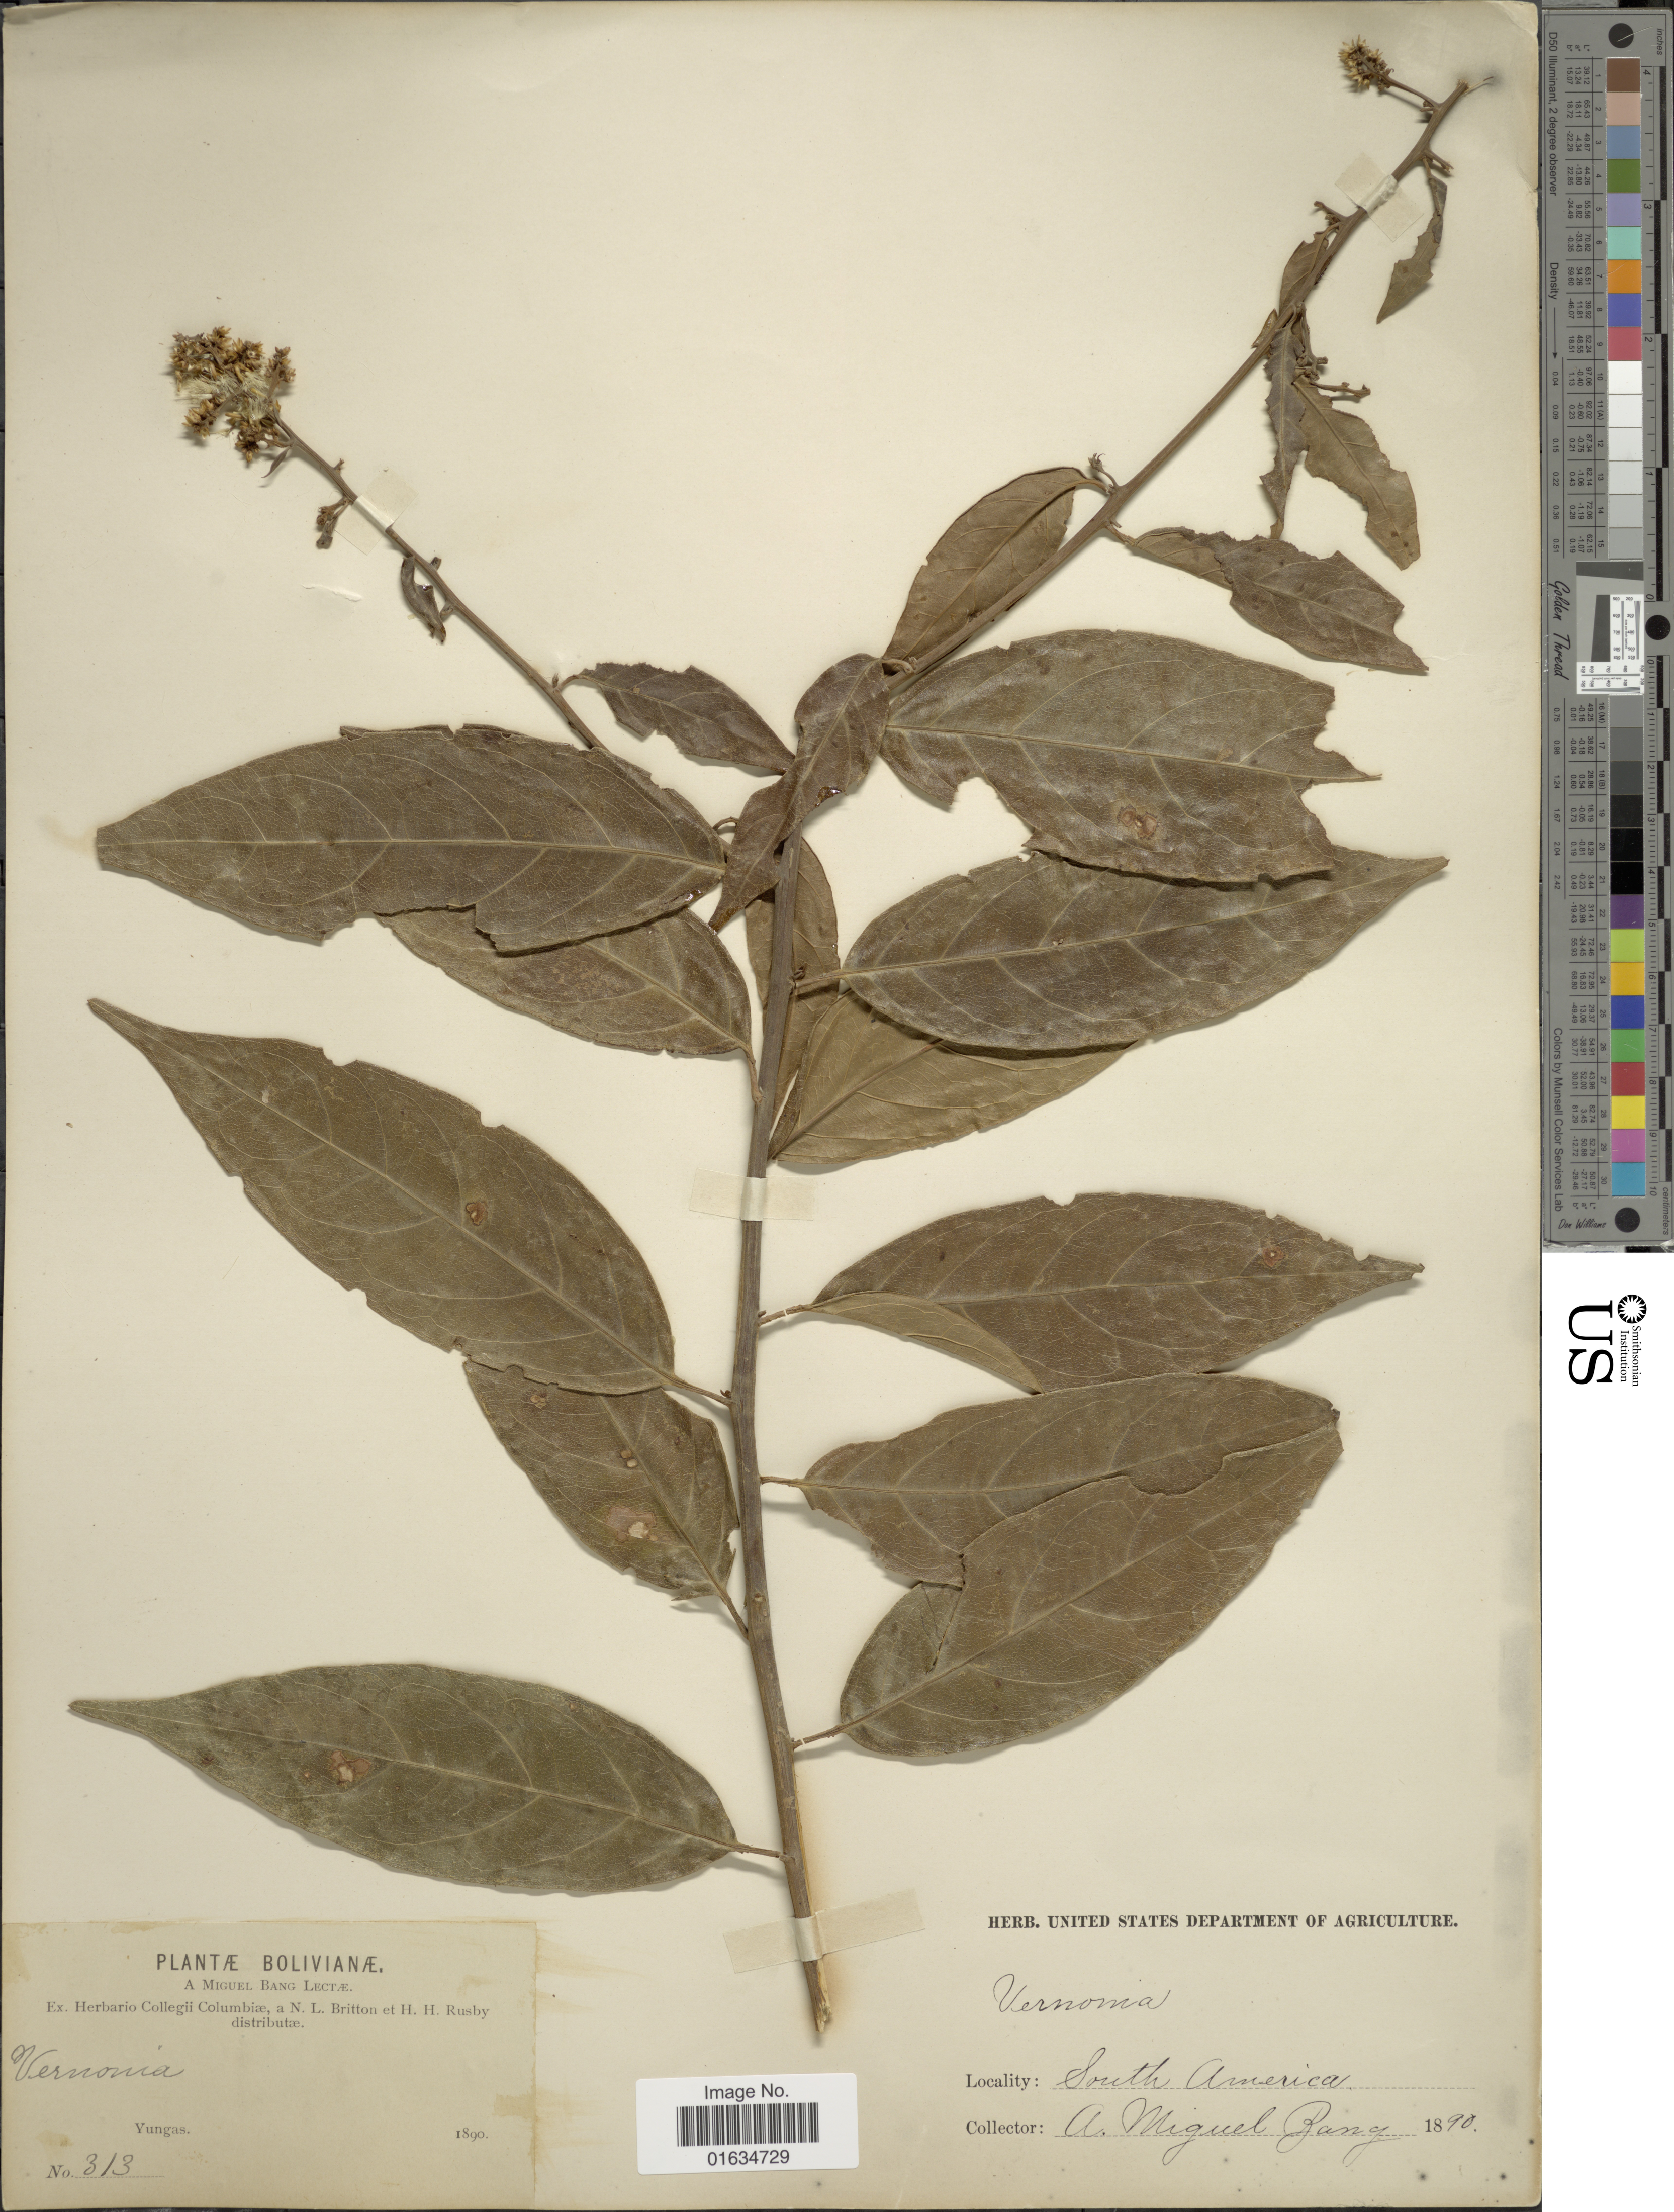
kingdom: Plantae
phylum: Tracheophyta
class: Magnoliopsida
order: Asterales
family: Asteraceae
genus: Critoniopsis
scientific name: Critoniopsis boliviana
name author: (Britton) H. Rob.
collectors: M. Bang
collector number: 313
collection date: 1890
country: Bolivia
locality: Yungas.